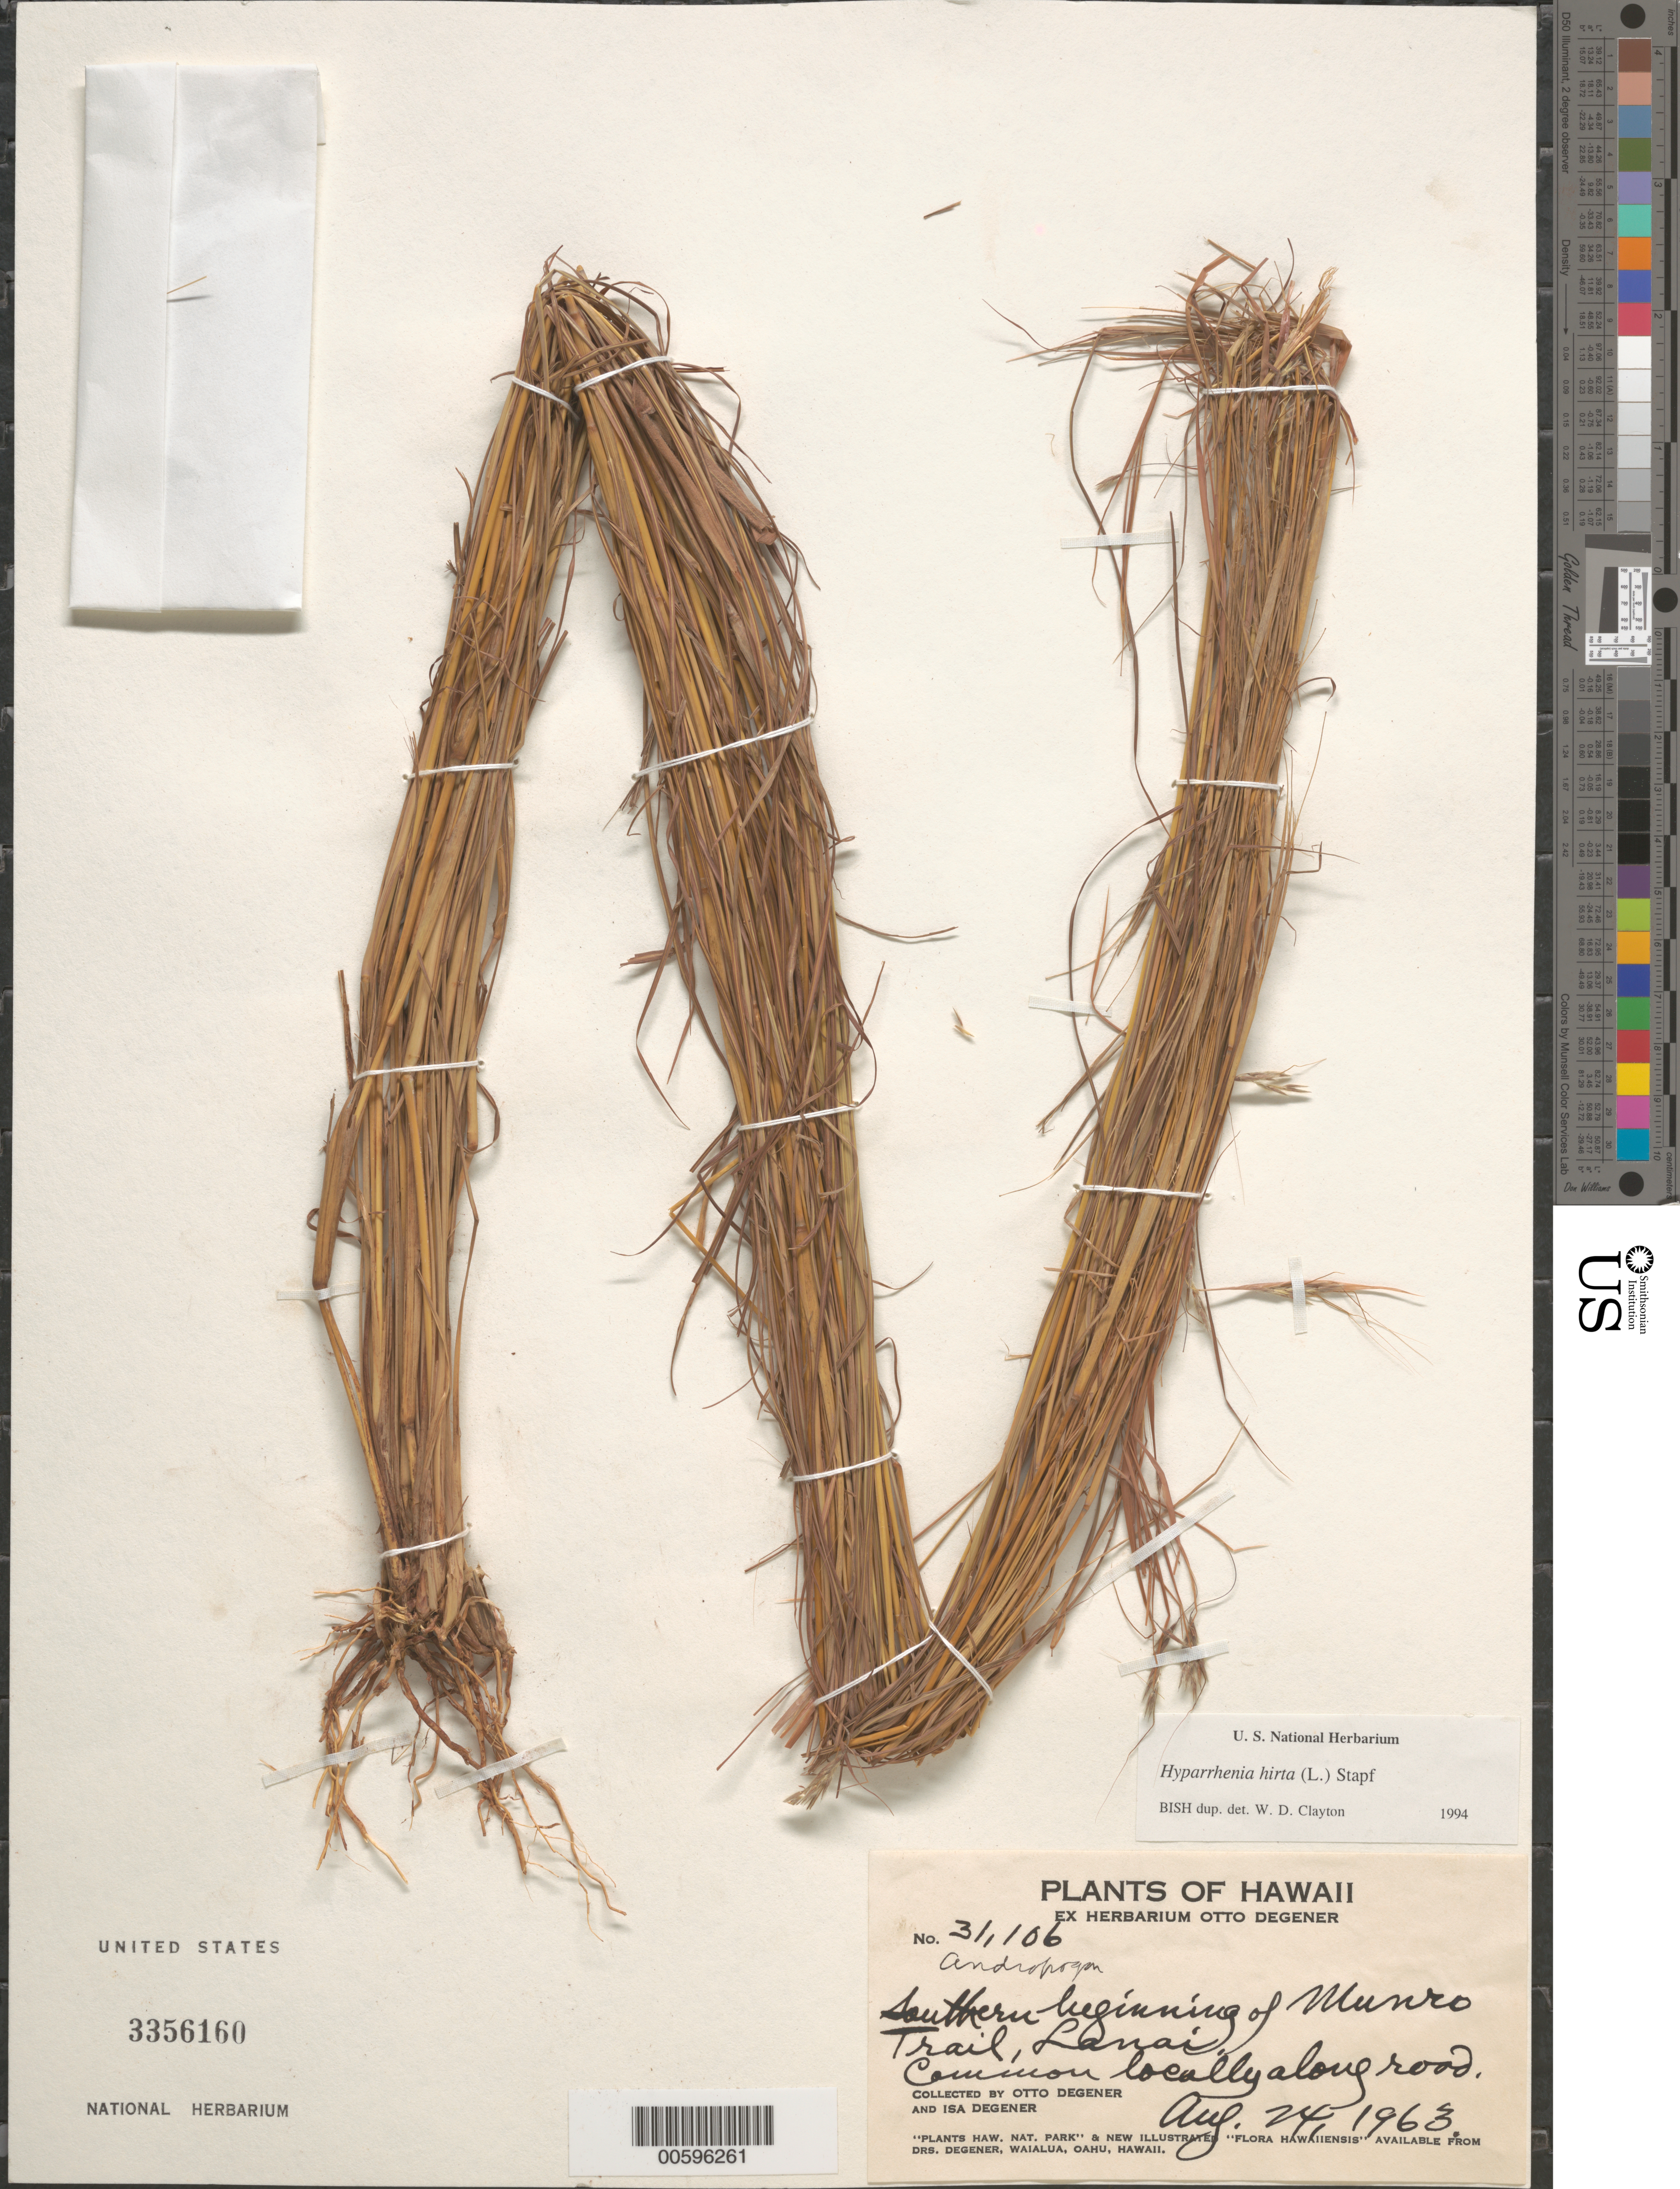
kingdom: Plantae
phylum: Tracheophyta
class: Liliopsida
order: Poales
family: Poaceae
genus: Hyparrhenia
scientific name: Hyparrhenia hirta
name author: (Nees) Stapf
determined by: Clayton, W. D.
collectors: O. Degener & I. Degener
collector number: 31106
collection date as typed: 24 Aug 1963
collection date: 1963-08-24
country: United States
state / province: Hawaii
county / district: Maui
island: Lana'i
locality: Southern beginning of Munro Trail.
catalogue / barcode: US 3356160